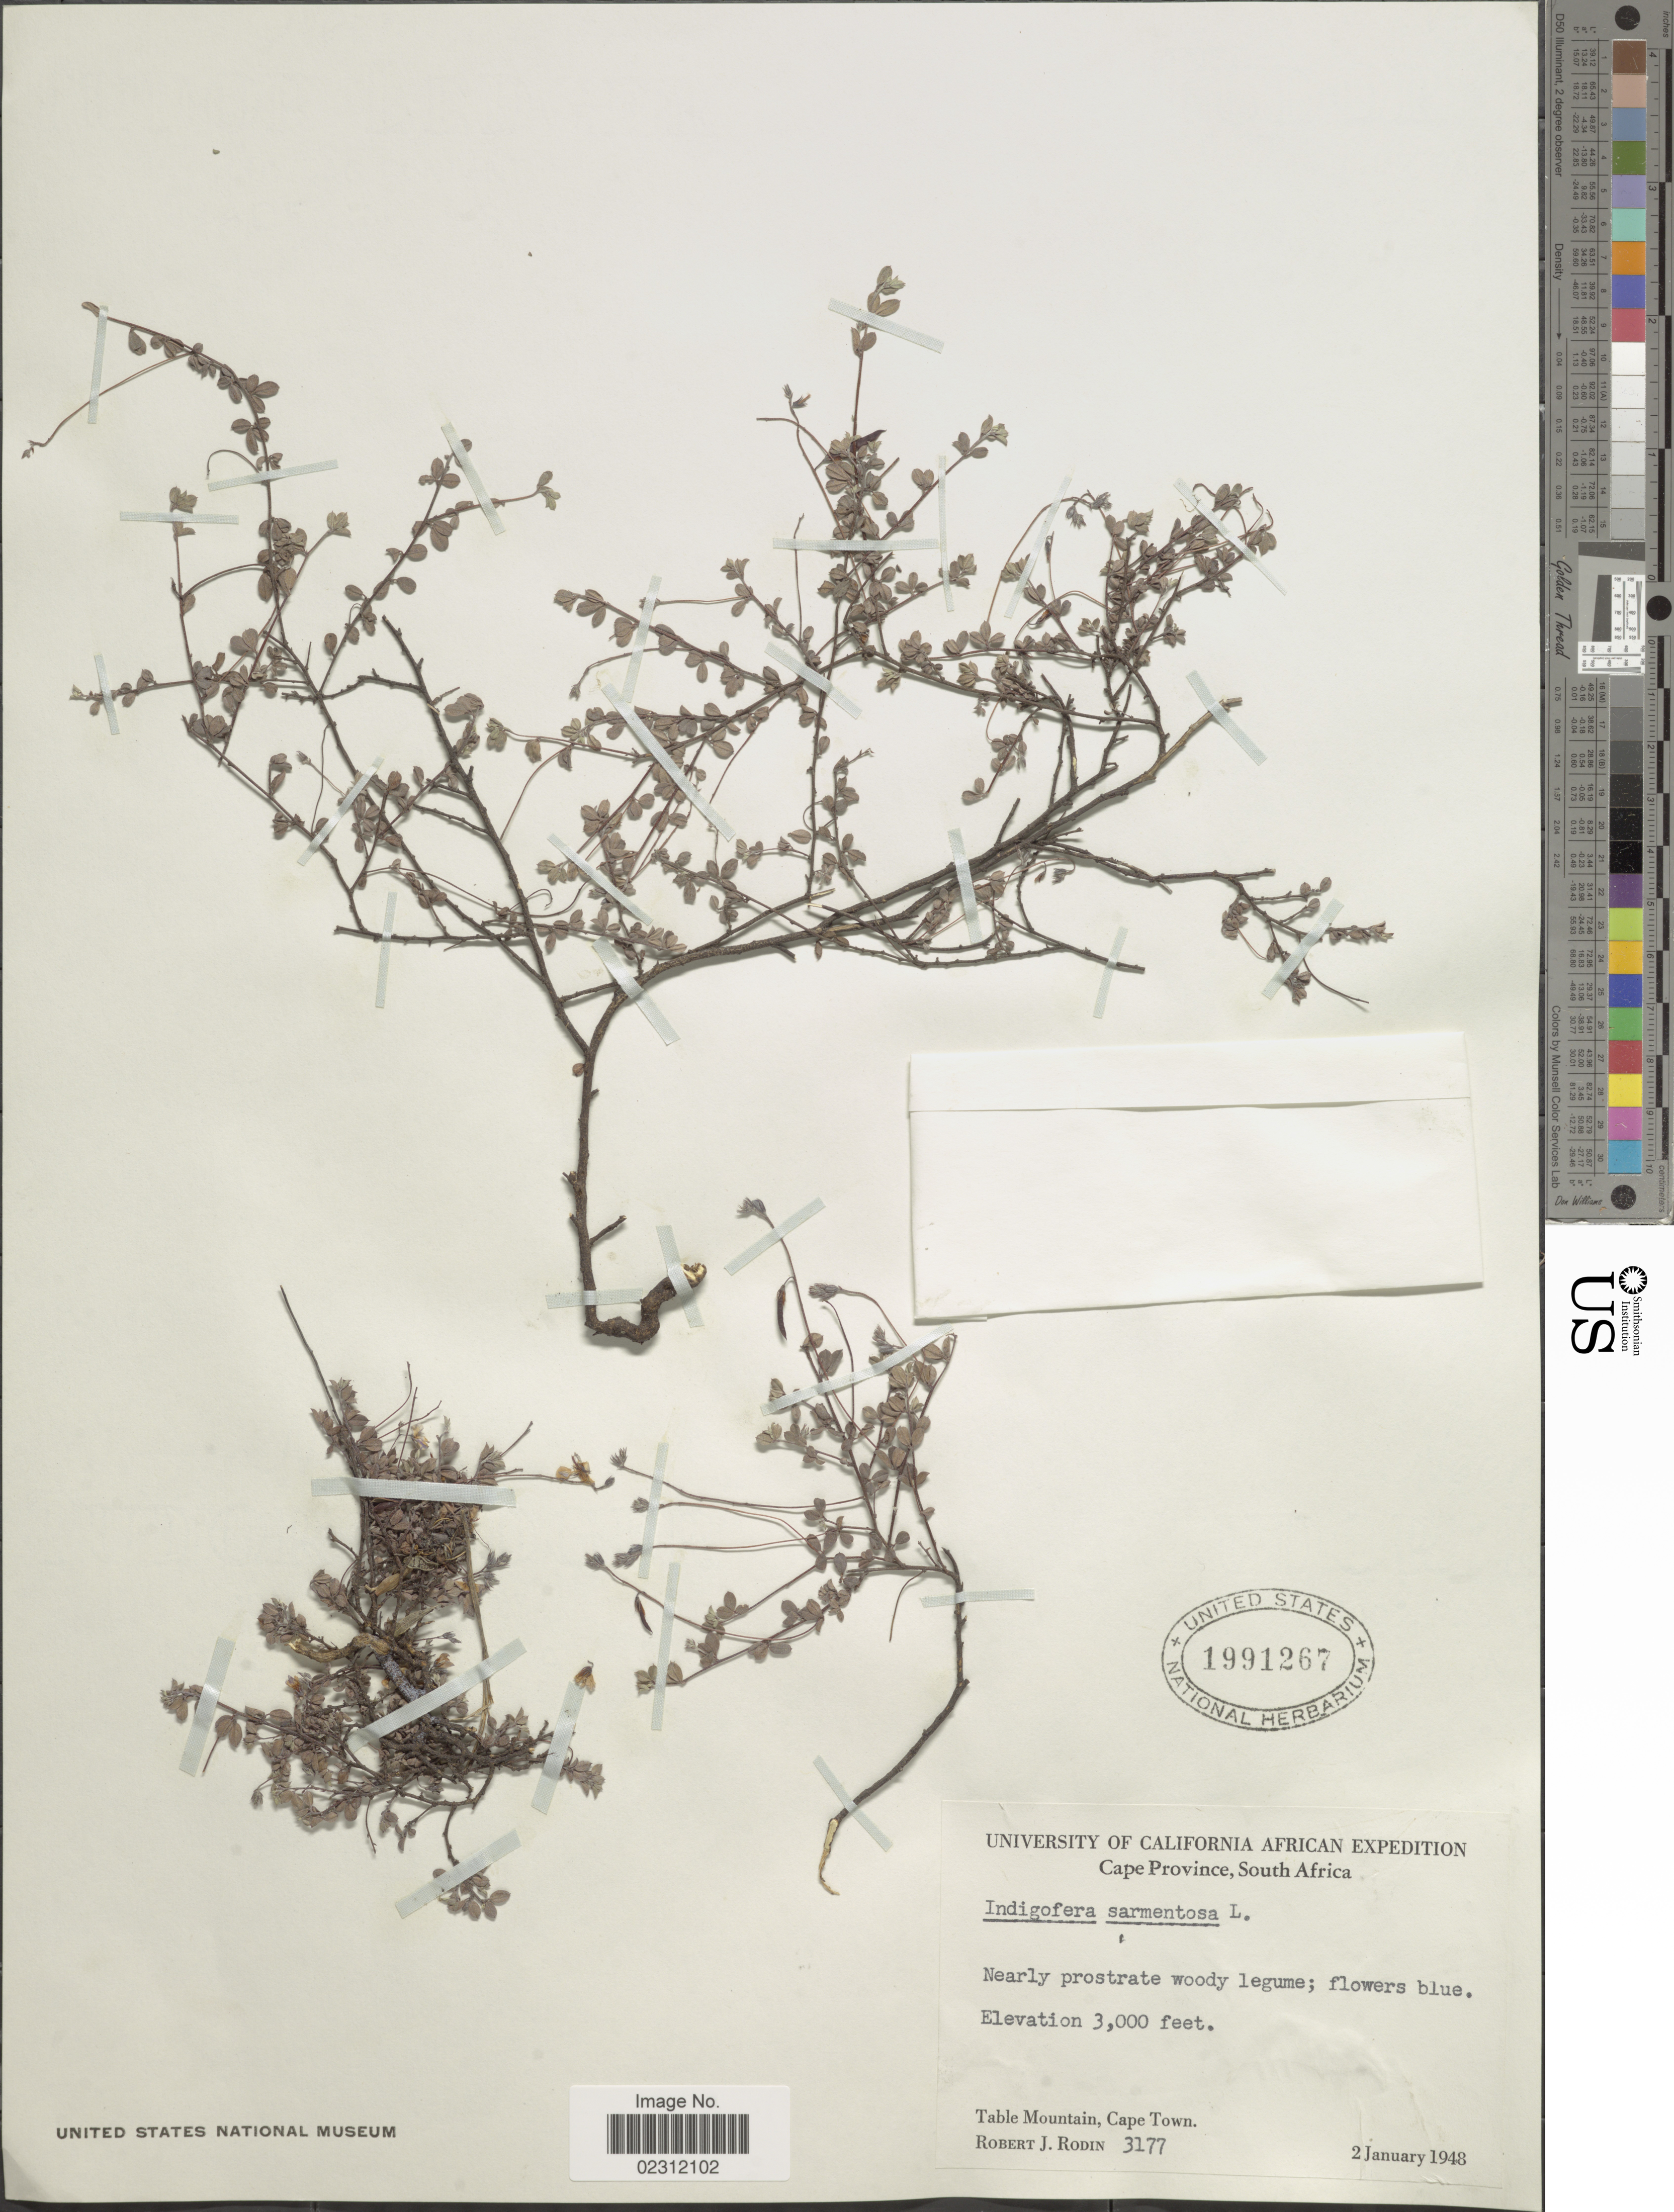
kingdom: Plantae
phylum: Tracheophyta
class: Magnoliopsida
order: Fabales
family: Fabaceae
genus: Indigofera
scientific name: Indigofera sarmentosa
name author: L. f.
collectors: R. J. Rodin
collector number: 3177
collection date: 1948-01-02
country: South Africa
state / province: Western Cape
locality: Table Mountain, Cape Town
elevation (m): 914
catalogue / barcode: US 1991267